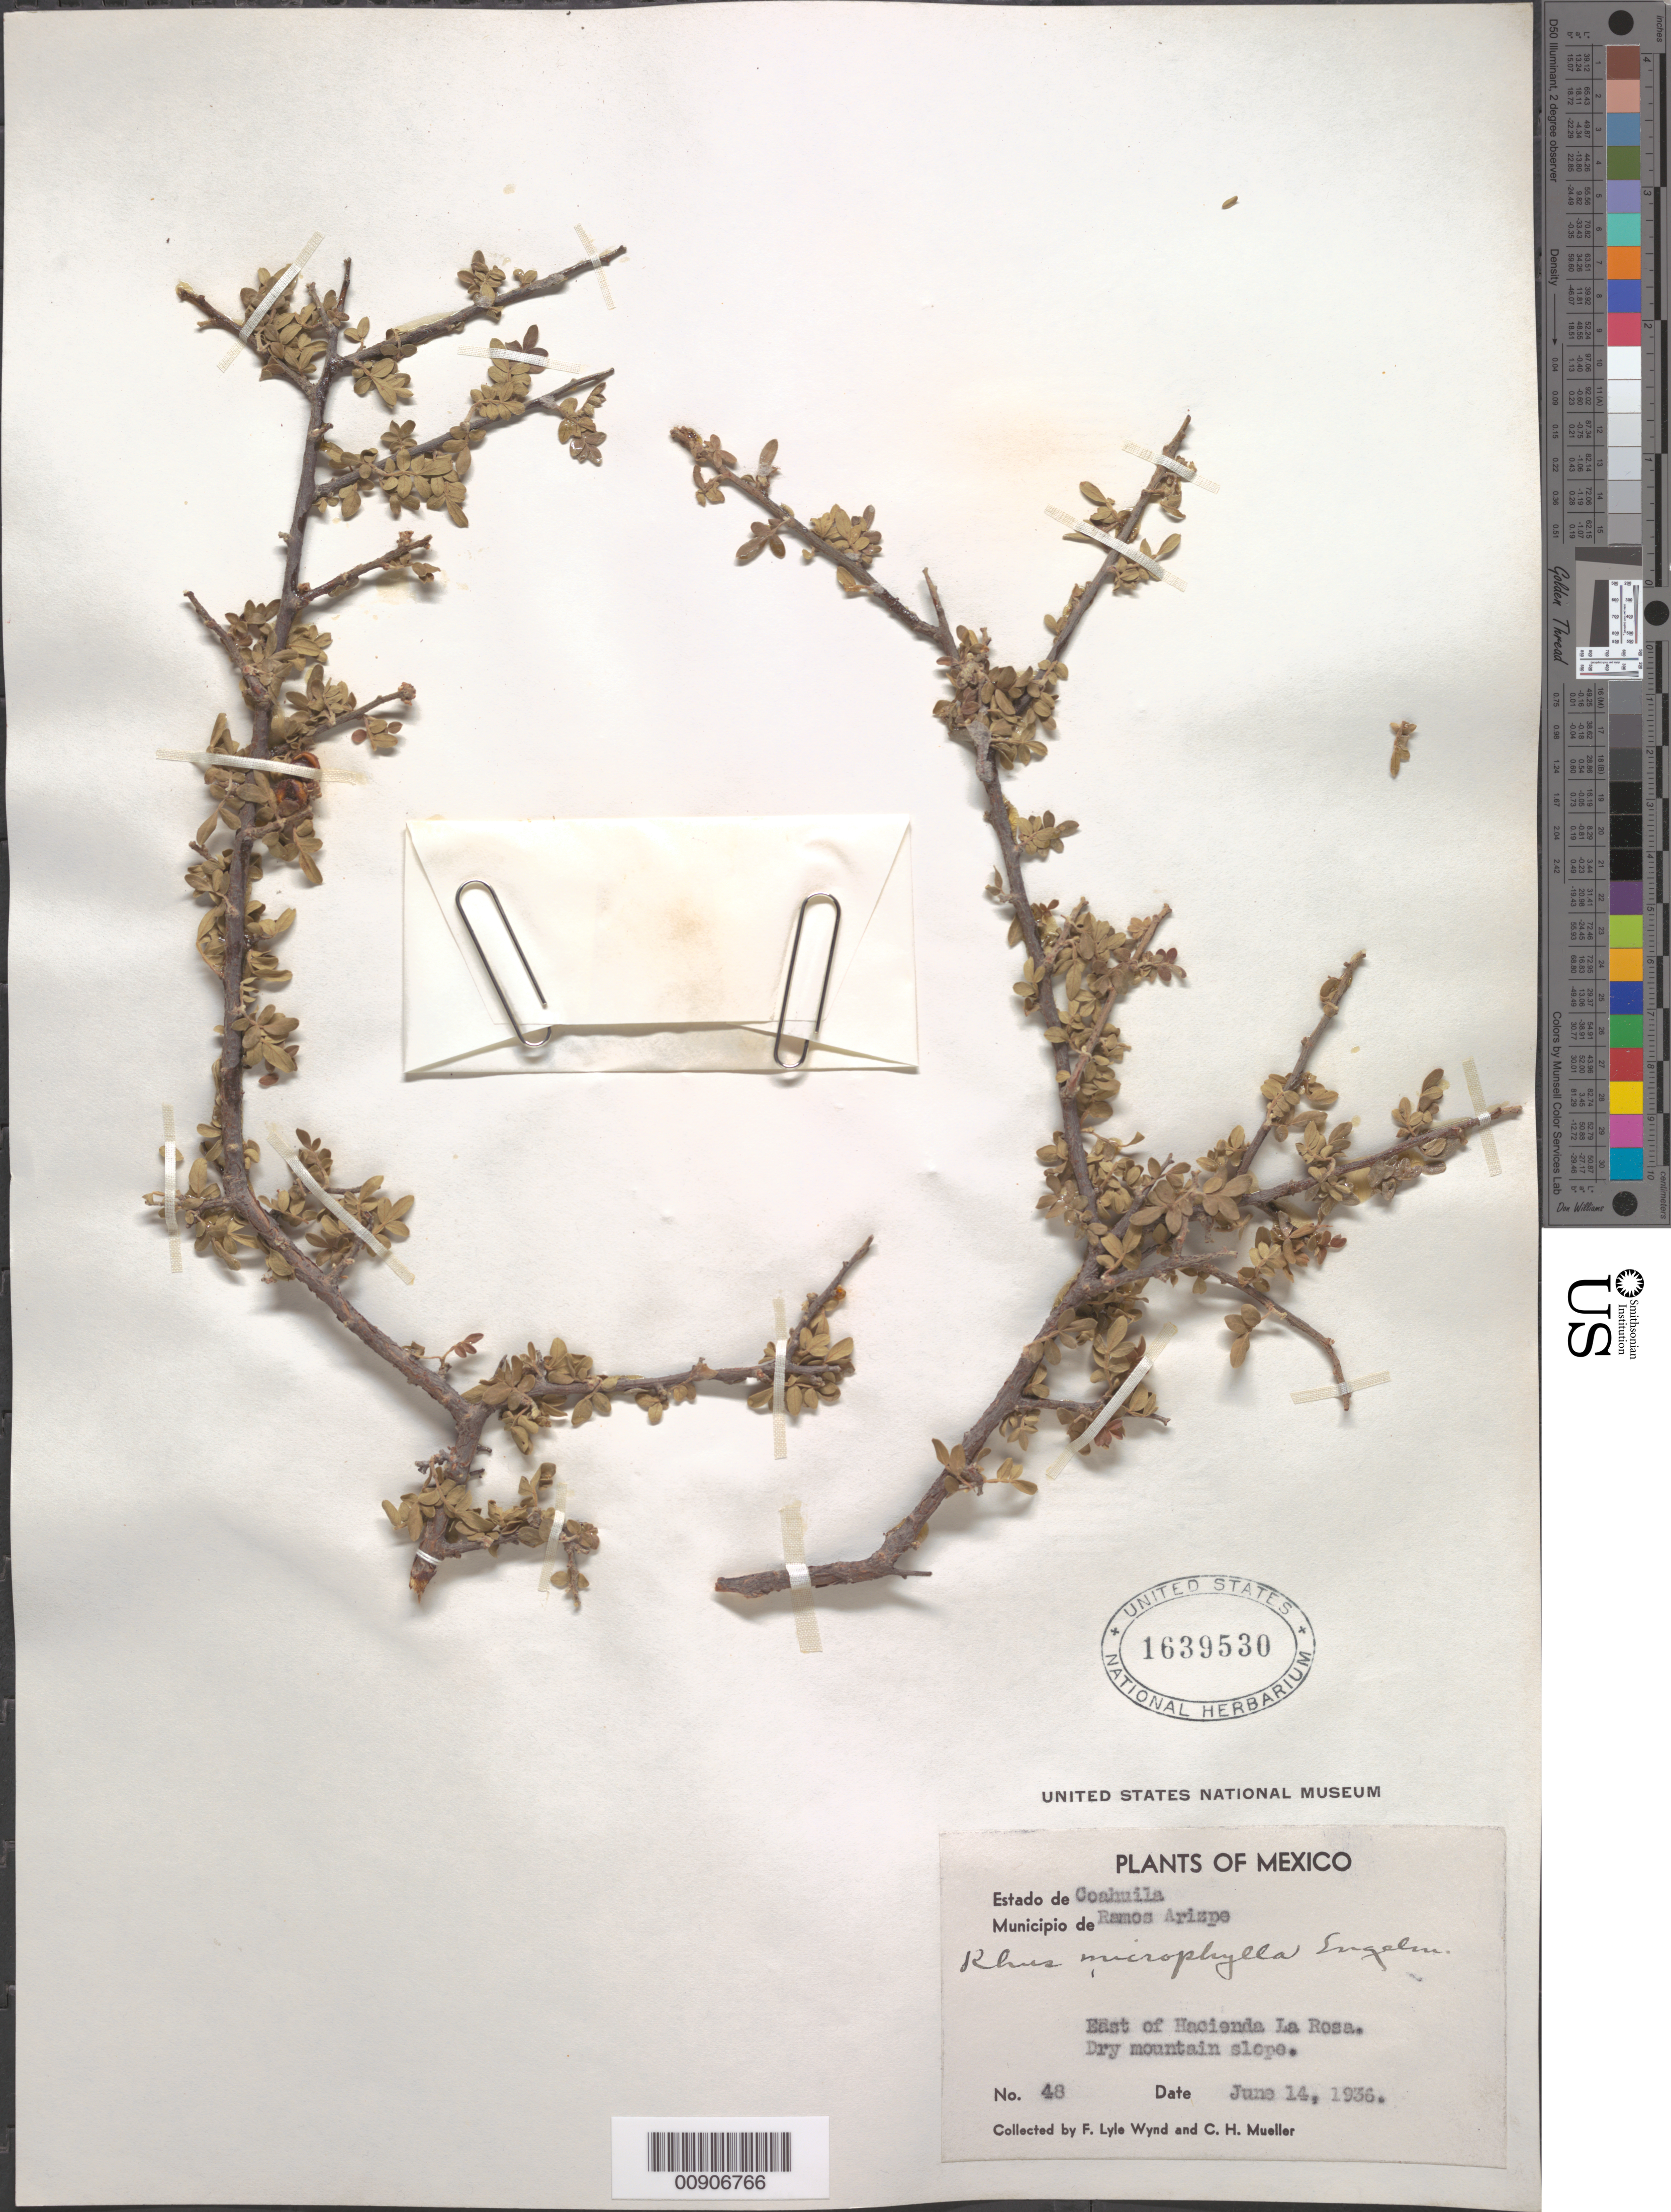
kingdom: Plantae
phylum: Tracheophyta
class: Magnoliopsida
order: Sapindales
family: Anacardiaceae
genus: Rhus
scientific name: Rhus microphylla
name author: Engelm.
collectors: F. L. Wynd & C. H. Mueller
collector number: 48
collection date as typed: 14 Jun 1936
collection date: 1936-06-14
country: Mexico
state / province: Coahuila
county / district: Ramos Arizpe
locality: Coahuila: Municipio de Ramos Arizpe: East of Hacienda La Rosa.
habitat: Dry mountain slope.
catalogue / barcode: US 1639530